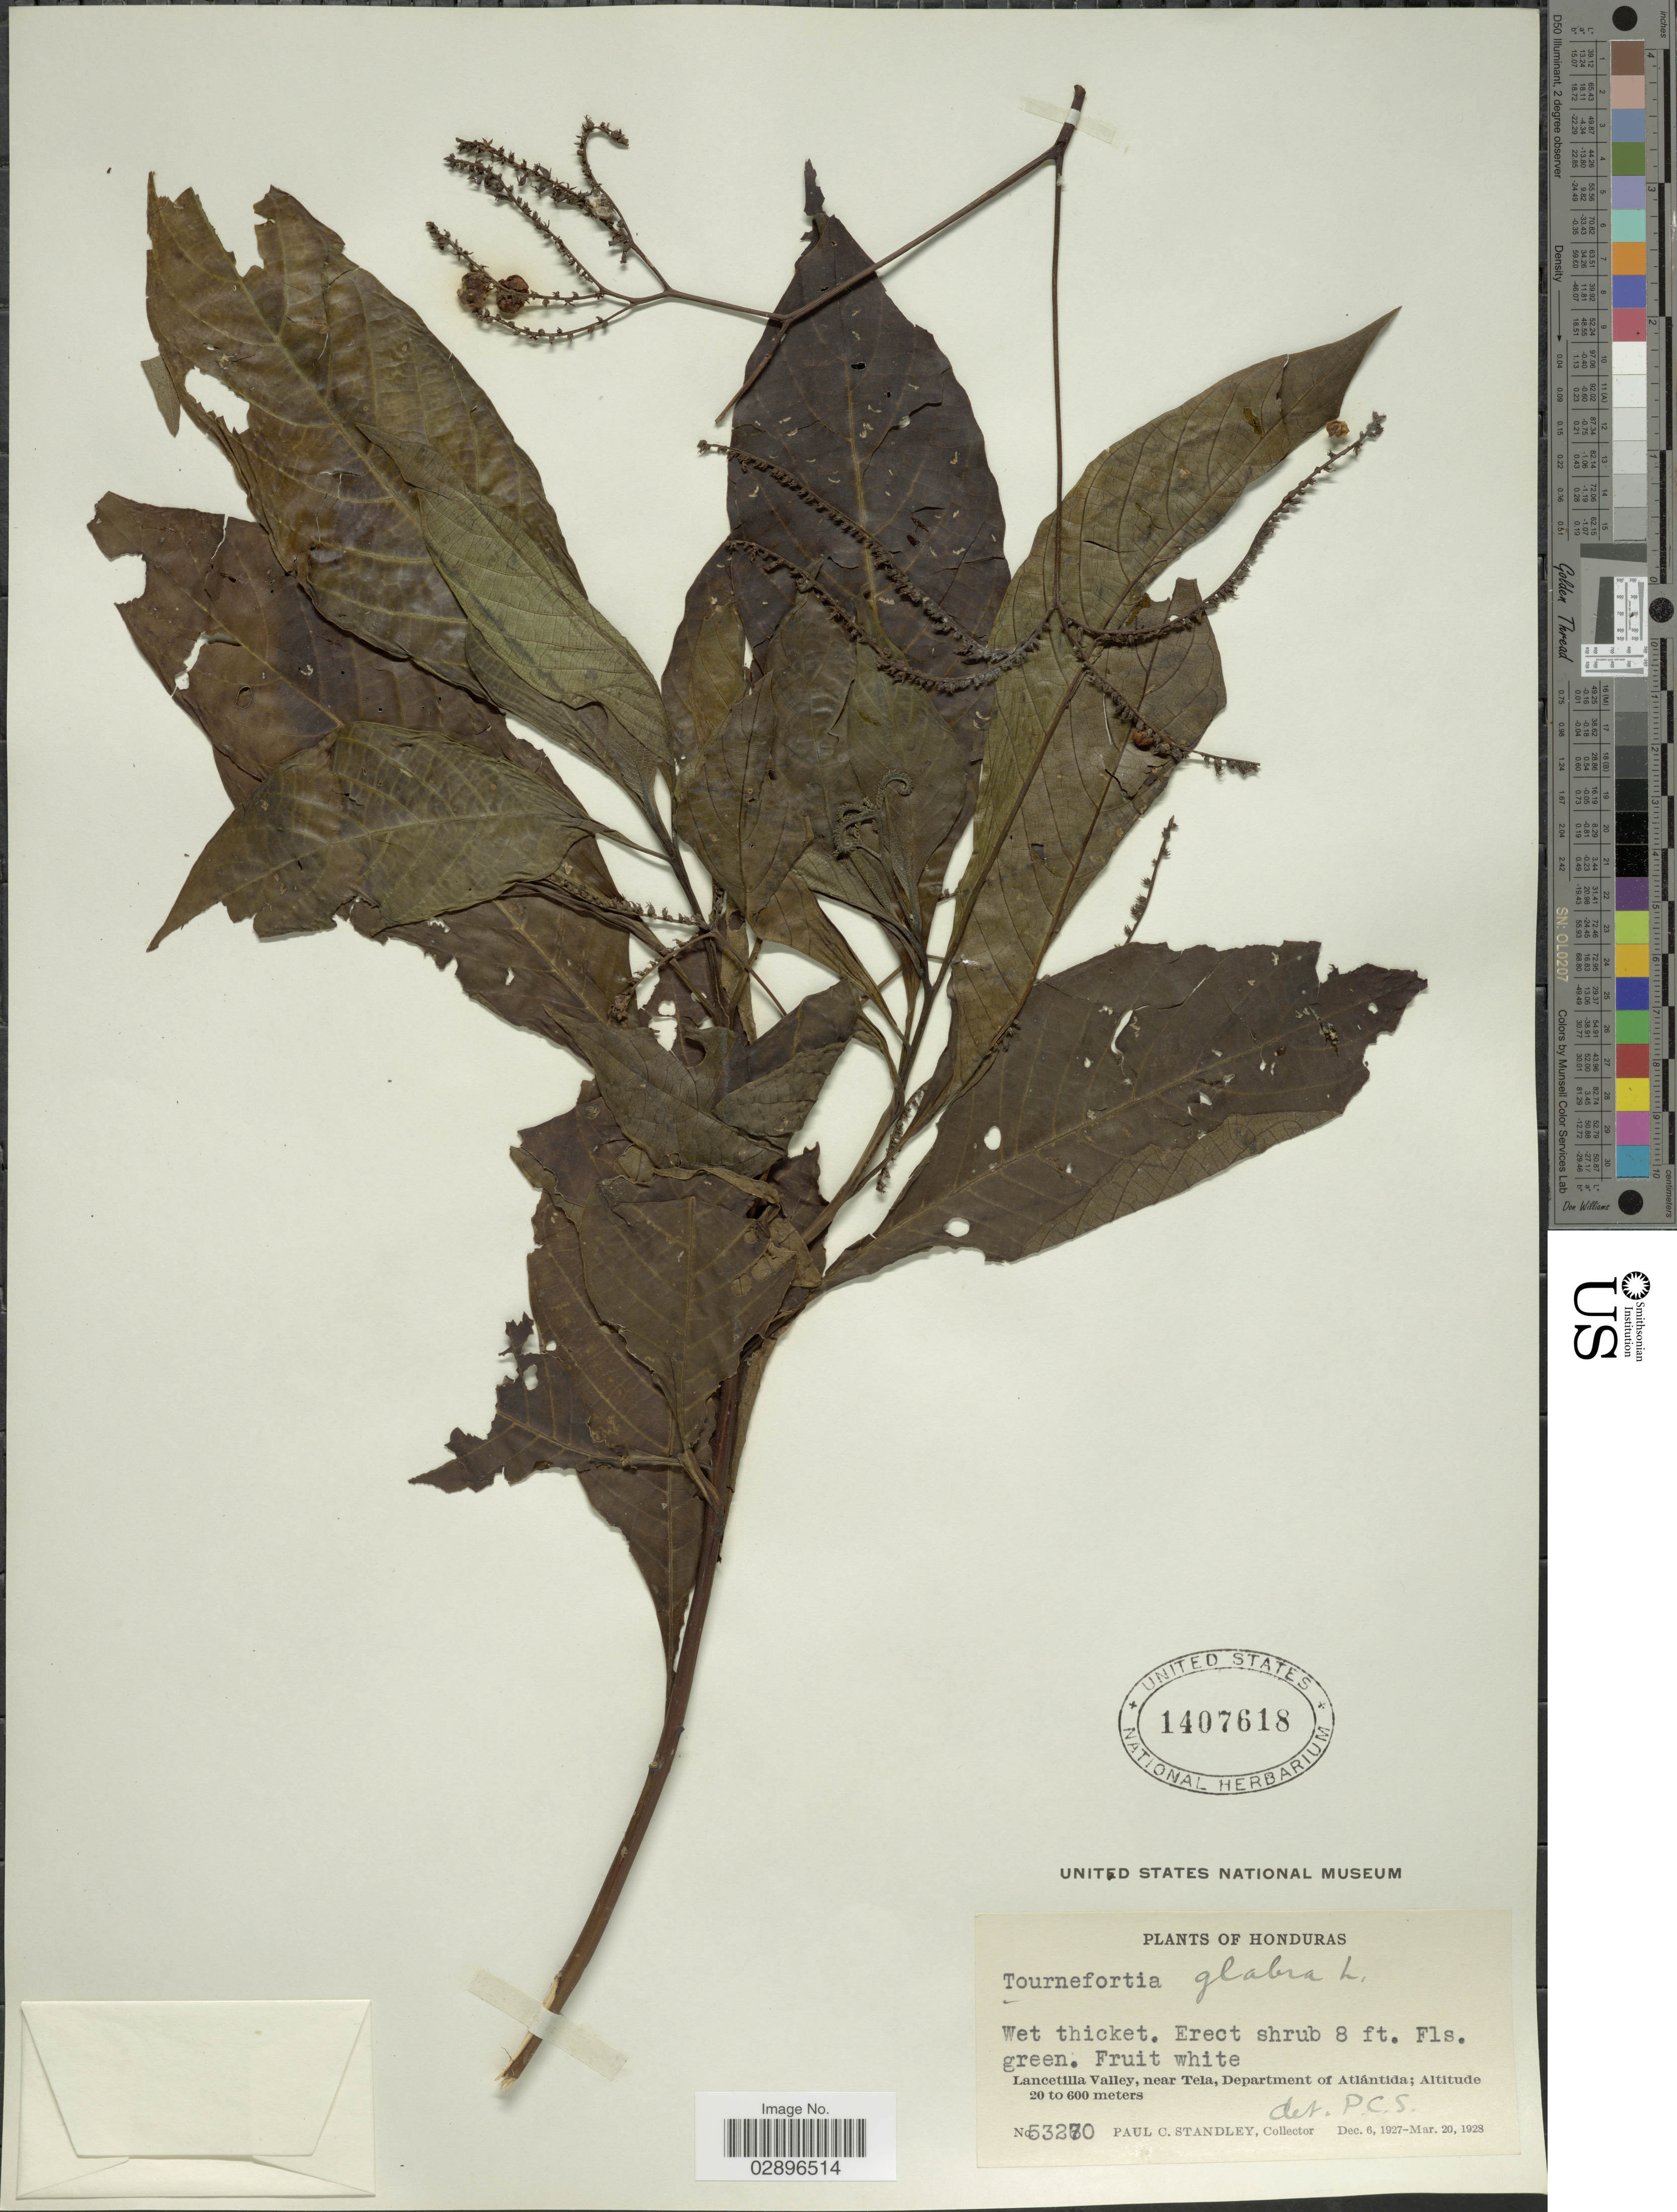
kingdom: Plantae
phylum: Tracheophyta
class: Magnoliopsida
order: Boraginales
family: Heliotropiaceae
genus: Tournefortia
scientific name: Tournefortia glabra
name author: L.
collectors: P. C. Standley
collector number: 53270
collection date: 1927-12-06/1928-03-20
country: Honduras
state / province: Atlántida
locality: Lancetilla Valley, near Tela, Department of Atlántida.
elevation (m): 20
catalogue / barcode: US 1407618